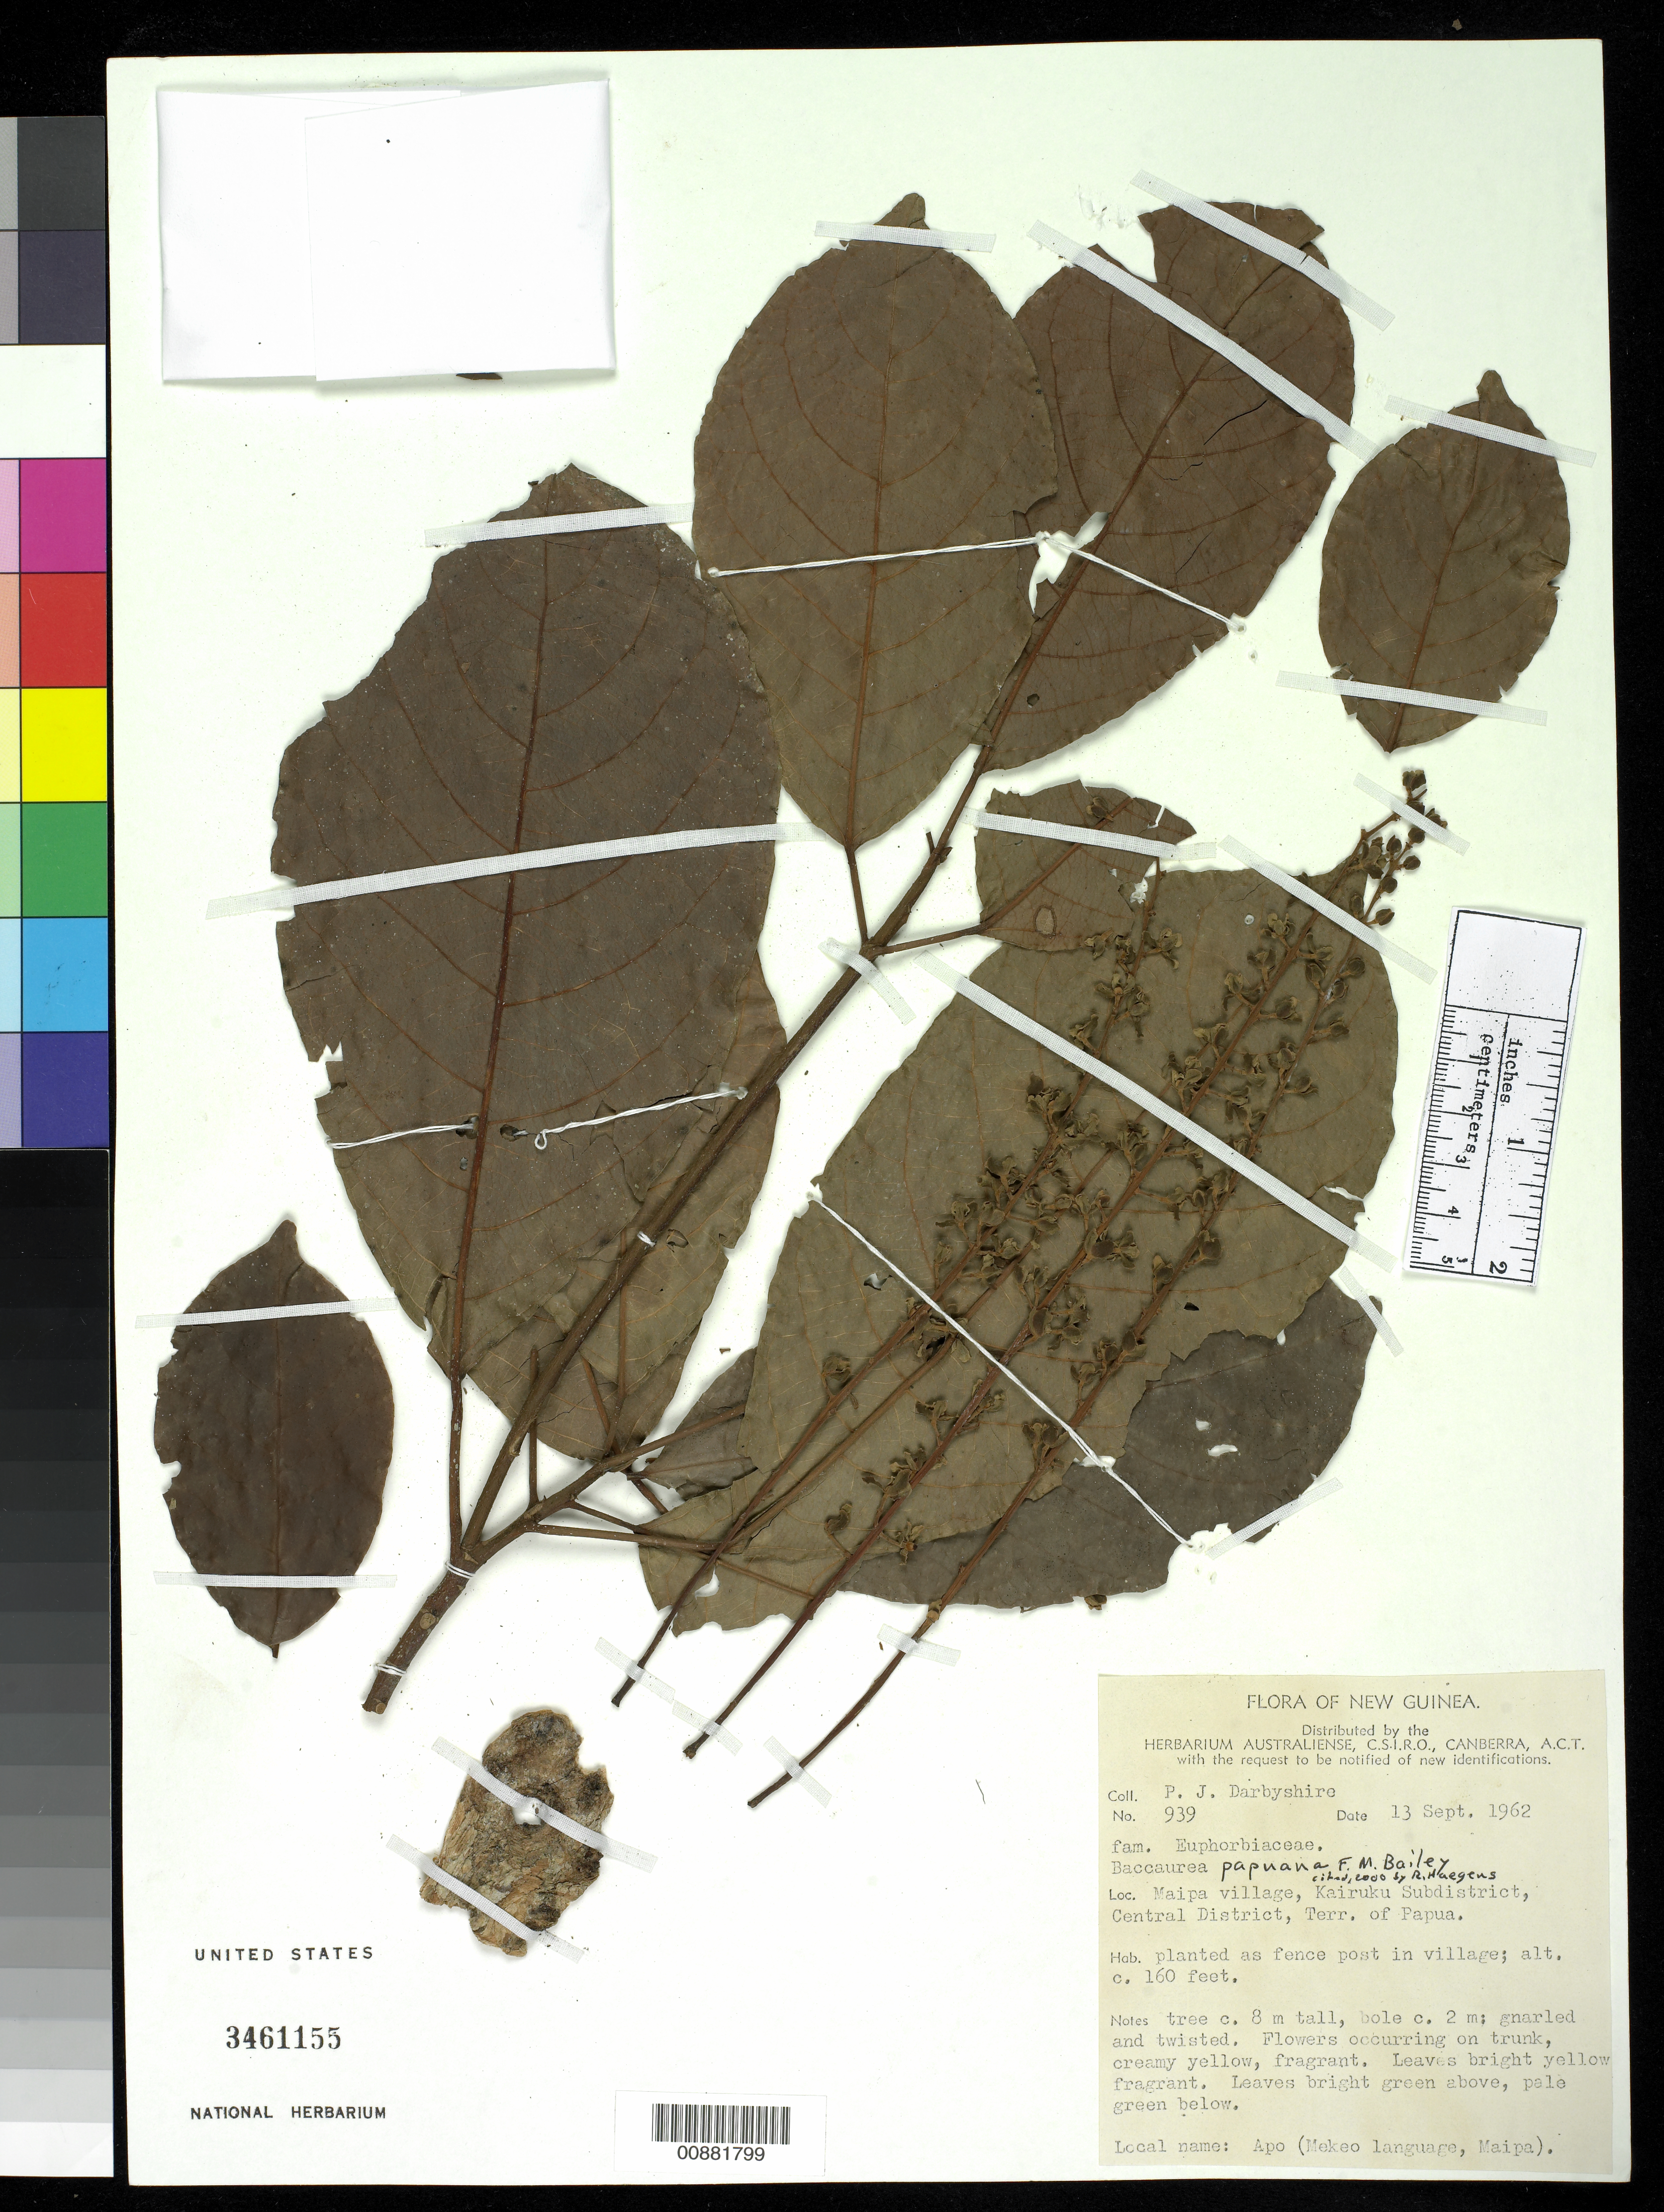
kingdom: Plantae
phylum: Tracheophyta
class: Magnoliopsida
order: Malpighiales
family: Phyllanthaceae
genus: Baccaurea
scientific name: Baccaurea papuana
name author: F.M. Bailey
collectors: P. Darbyshire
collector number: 939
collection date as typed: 13 Sep 1962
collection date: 1962-09-13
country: Papua New Guinea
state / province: Central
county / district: Kairuku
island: New Guinea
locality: Maipa village, Kairuku Subdistrict, Central District, Terr. of Papua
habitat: planted as fence post in village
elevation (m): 49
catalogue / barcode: US 3461155